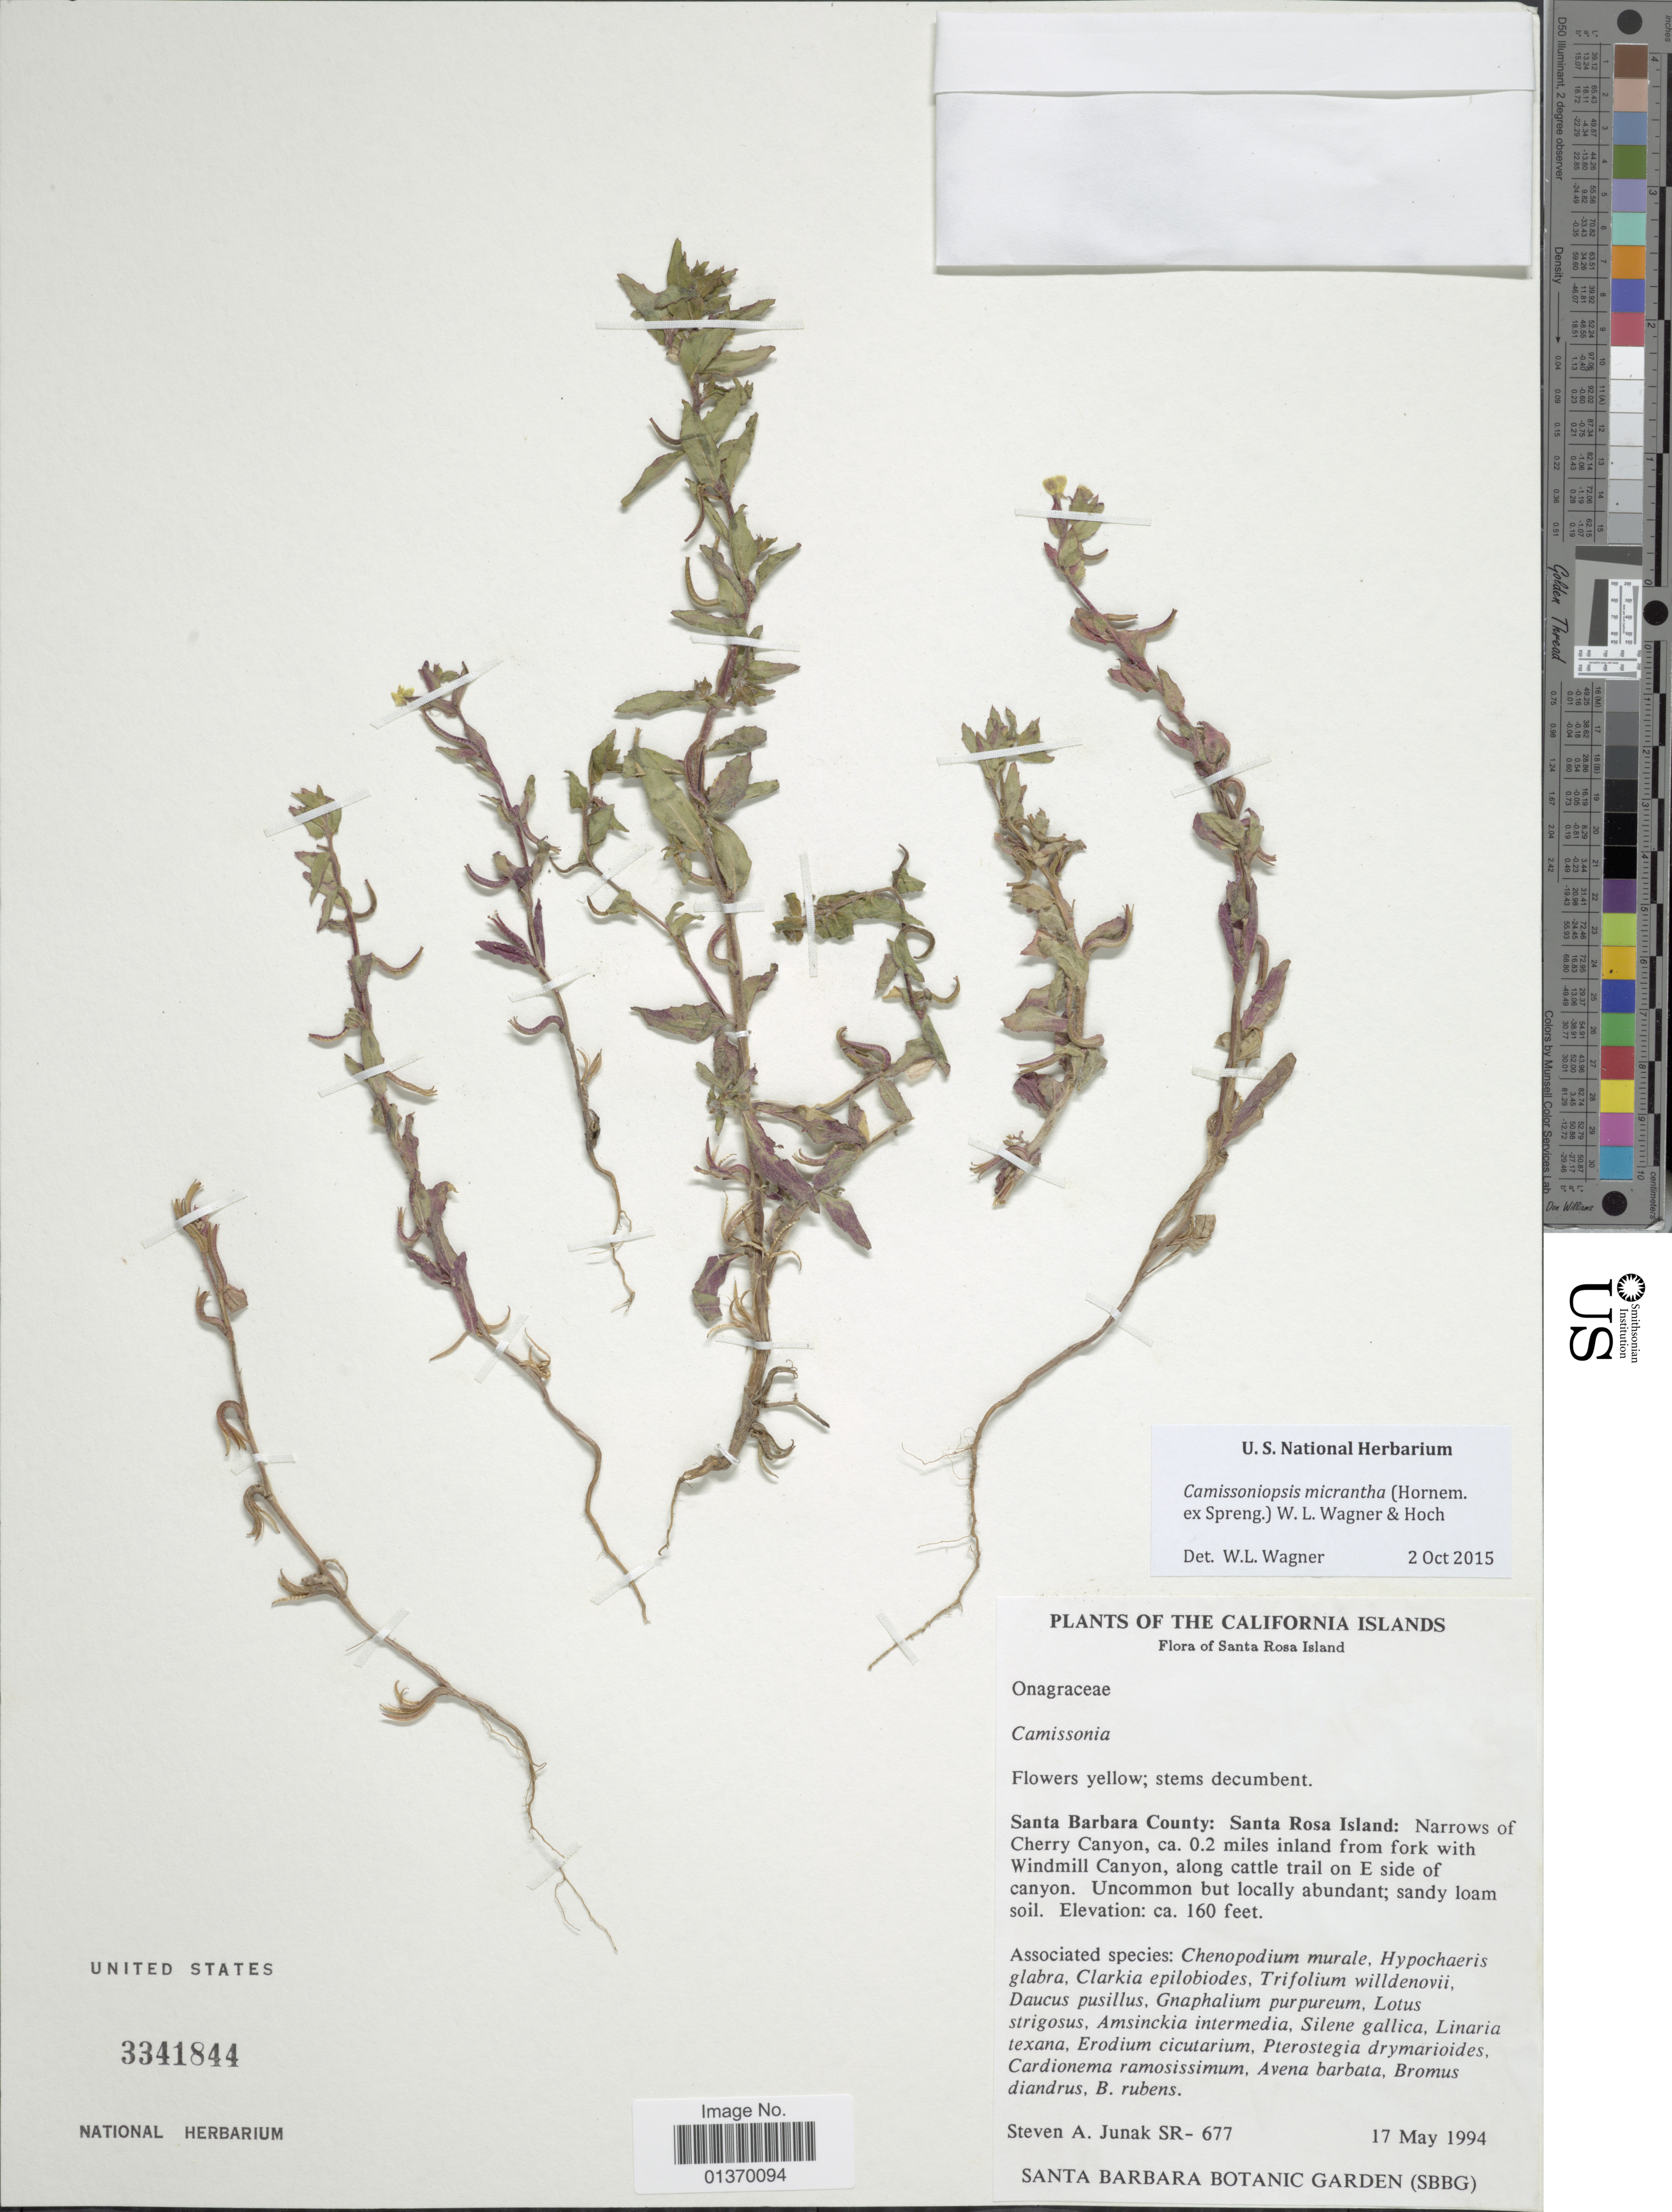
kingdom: Plantae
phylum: Tracheophyta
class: Magnoliopsida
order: Myrtales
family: Onagraceae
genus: Camissoniopsis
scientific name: Camissoniopsis micrantha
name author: (Hornem. ex Spreng.) W.L. Wagner & Hoch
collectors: S. Junak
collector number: SR-677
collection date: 1994-05-17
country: United States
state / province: California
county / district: Santa Barbara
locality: The California Islands, Santa Rosa Island, Santa Barbara County: Santa Rosa Island: Narrows of Cherry Canyon, ca. 0.2 miles inland from fork with Windmill Canyon, along cattle trail on E side of canyon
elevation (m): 49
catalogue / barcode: US 3341844